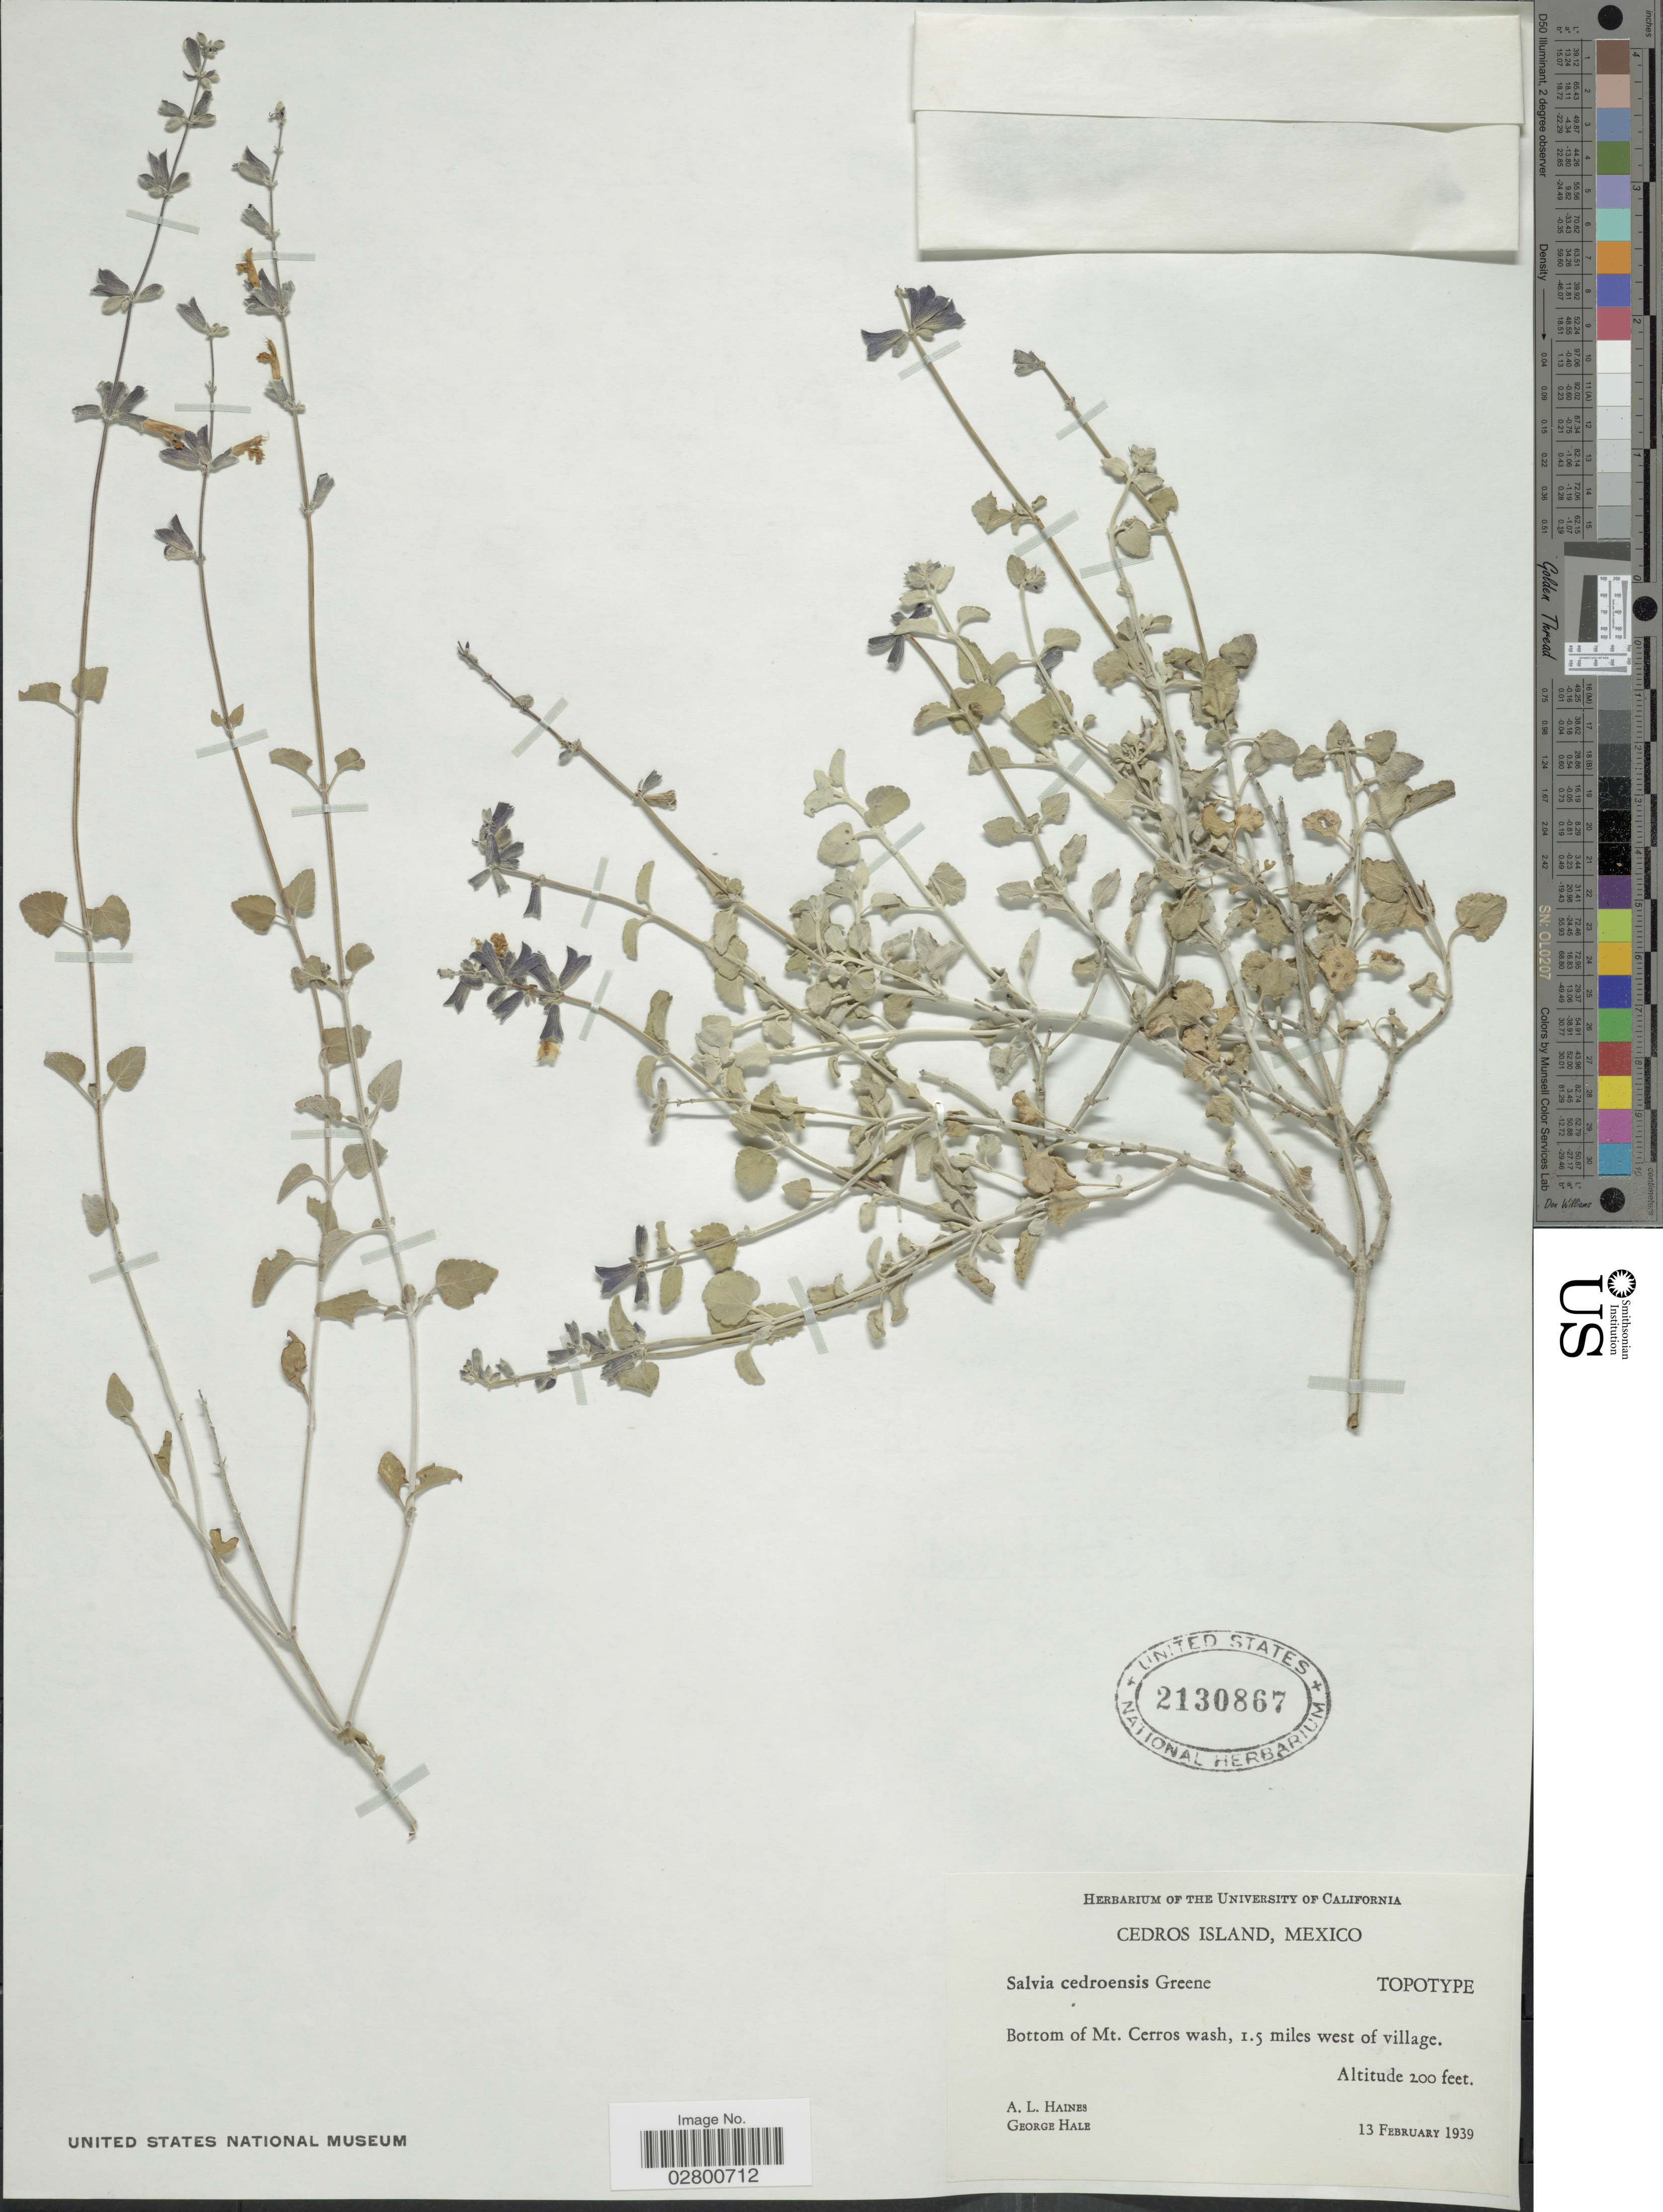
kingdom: Plantae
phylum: Tracheophyta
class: Magnoliopsida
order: Lamiales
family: Lamiaceae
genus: Salvia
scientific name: Salvia cedrosensis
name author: Greene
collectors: A. L. Haines & G. Hale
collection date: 1939-02-13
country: Mexico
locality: Cedros Island, bottom of Mt. Cerros wash, 1.5 miles west of village.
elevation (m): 61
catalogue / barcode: US 2130867